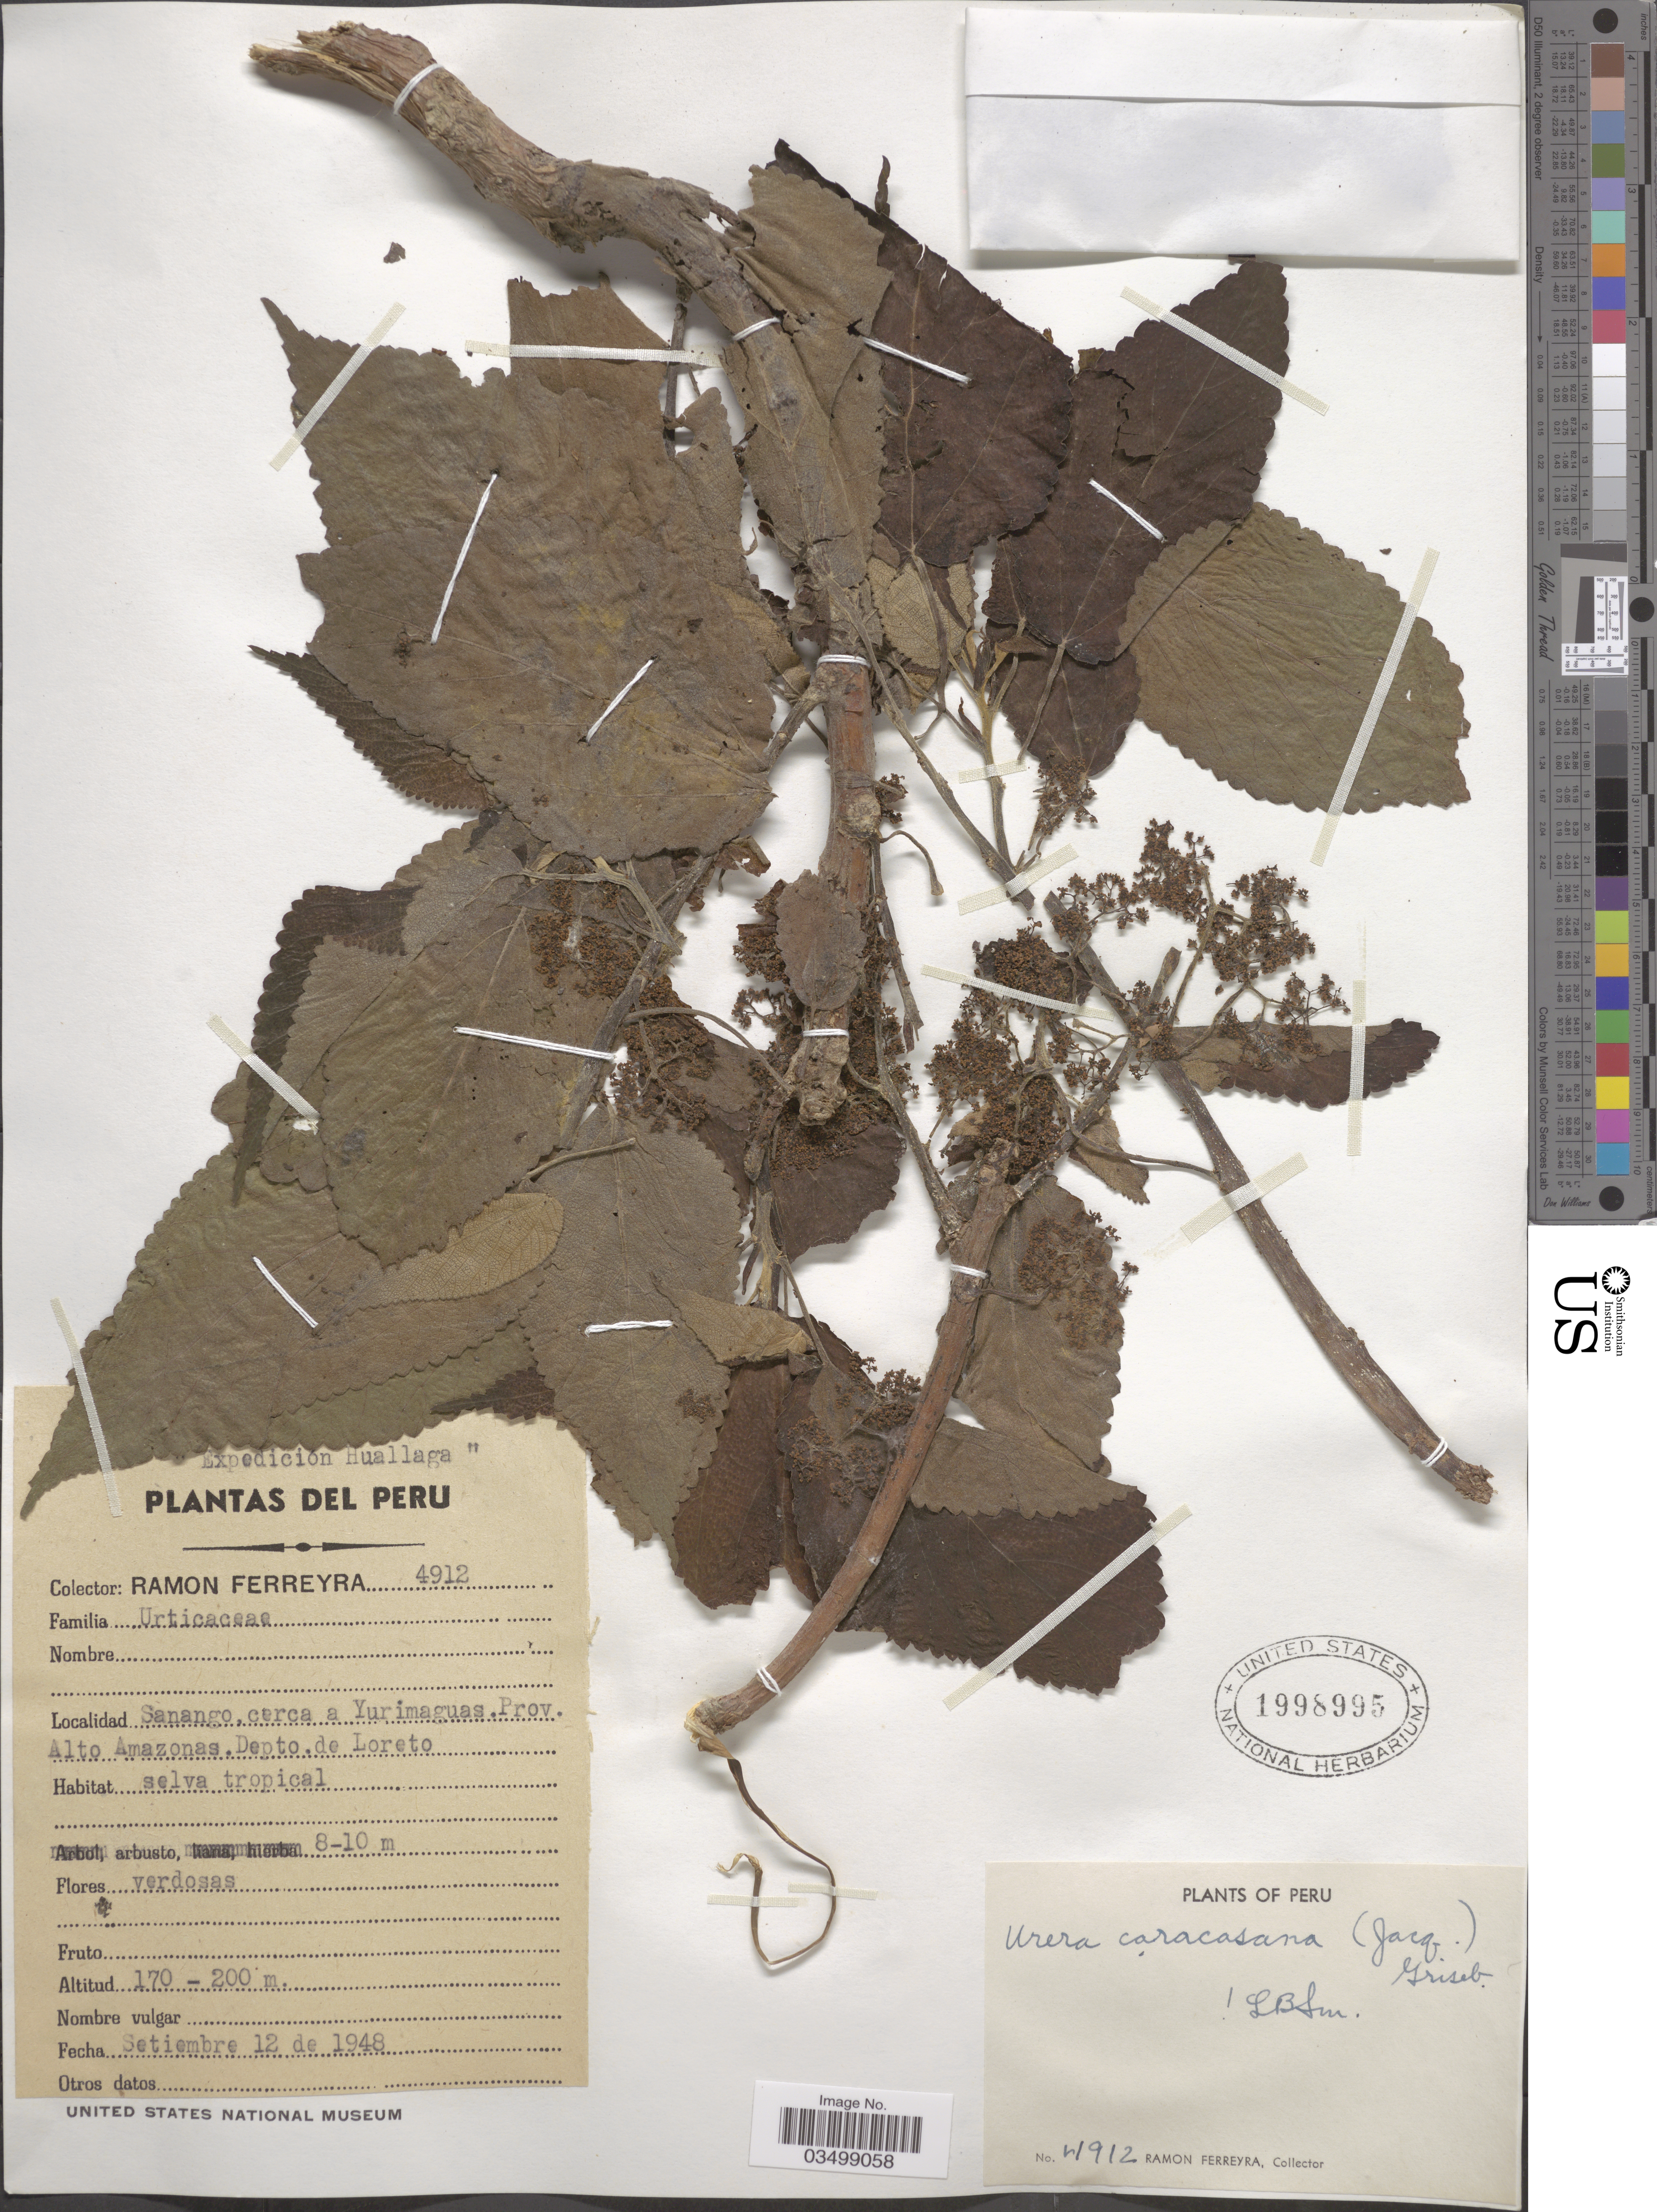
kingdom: Plantae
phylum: Tracheophyta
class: Magnoliopsida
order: Rosales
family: Urticaceae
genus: Urera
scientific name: Urera caracasana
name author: (Jacq.) Gaudich. ex Griseb.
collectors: R. A. Ferreyra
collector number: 4912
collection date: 1948-09-12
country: Peru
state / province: Loreto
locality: Sanango, cerca a Yurimaguas. Prov. Alto Amazonas. Depto. de Loreto.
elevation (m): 170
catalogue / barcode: US 1998995